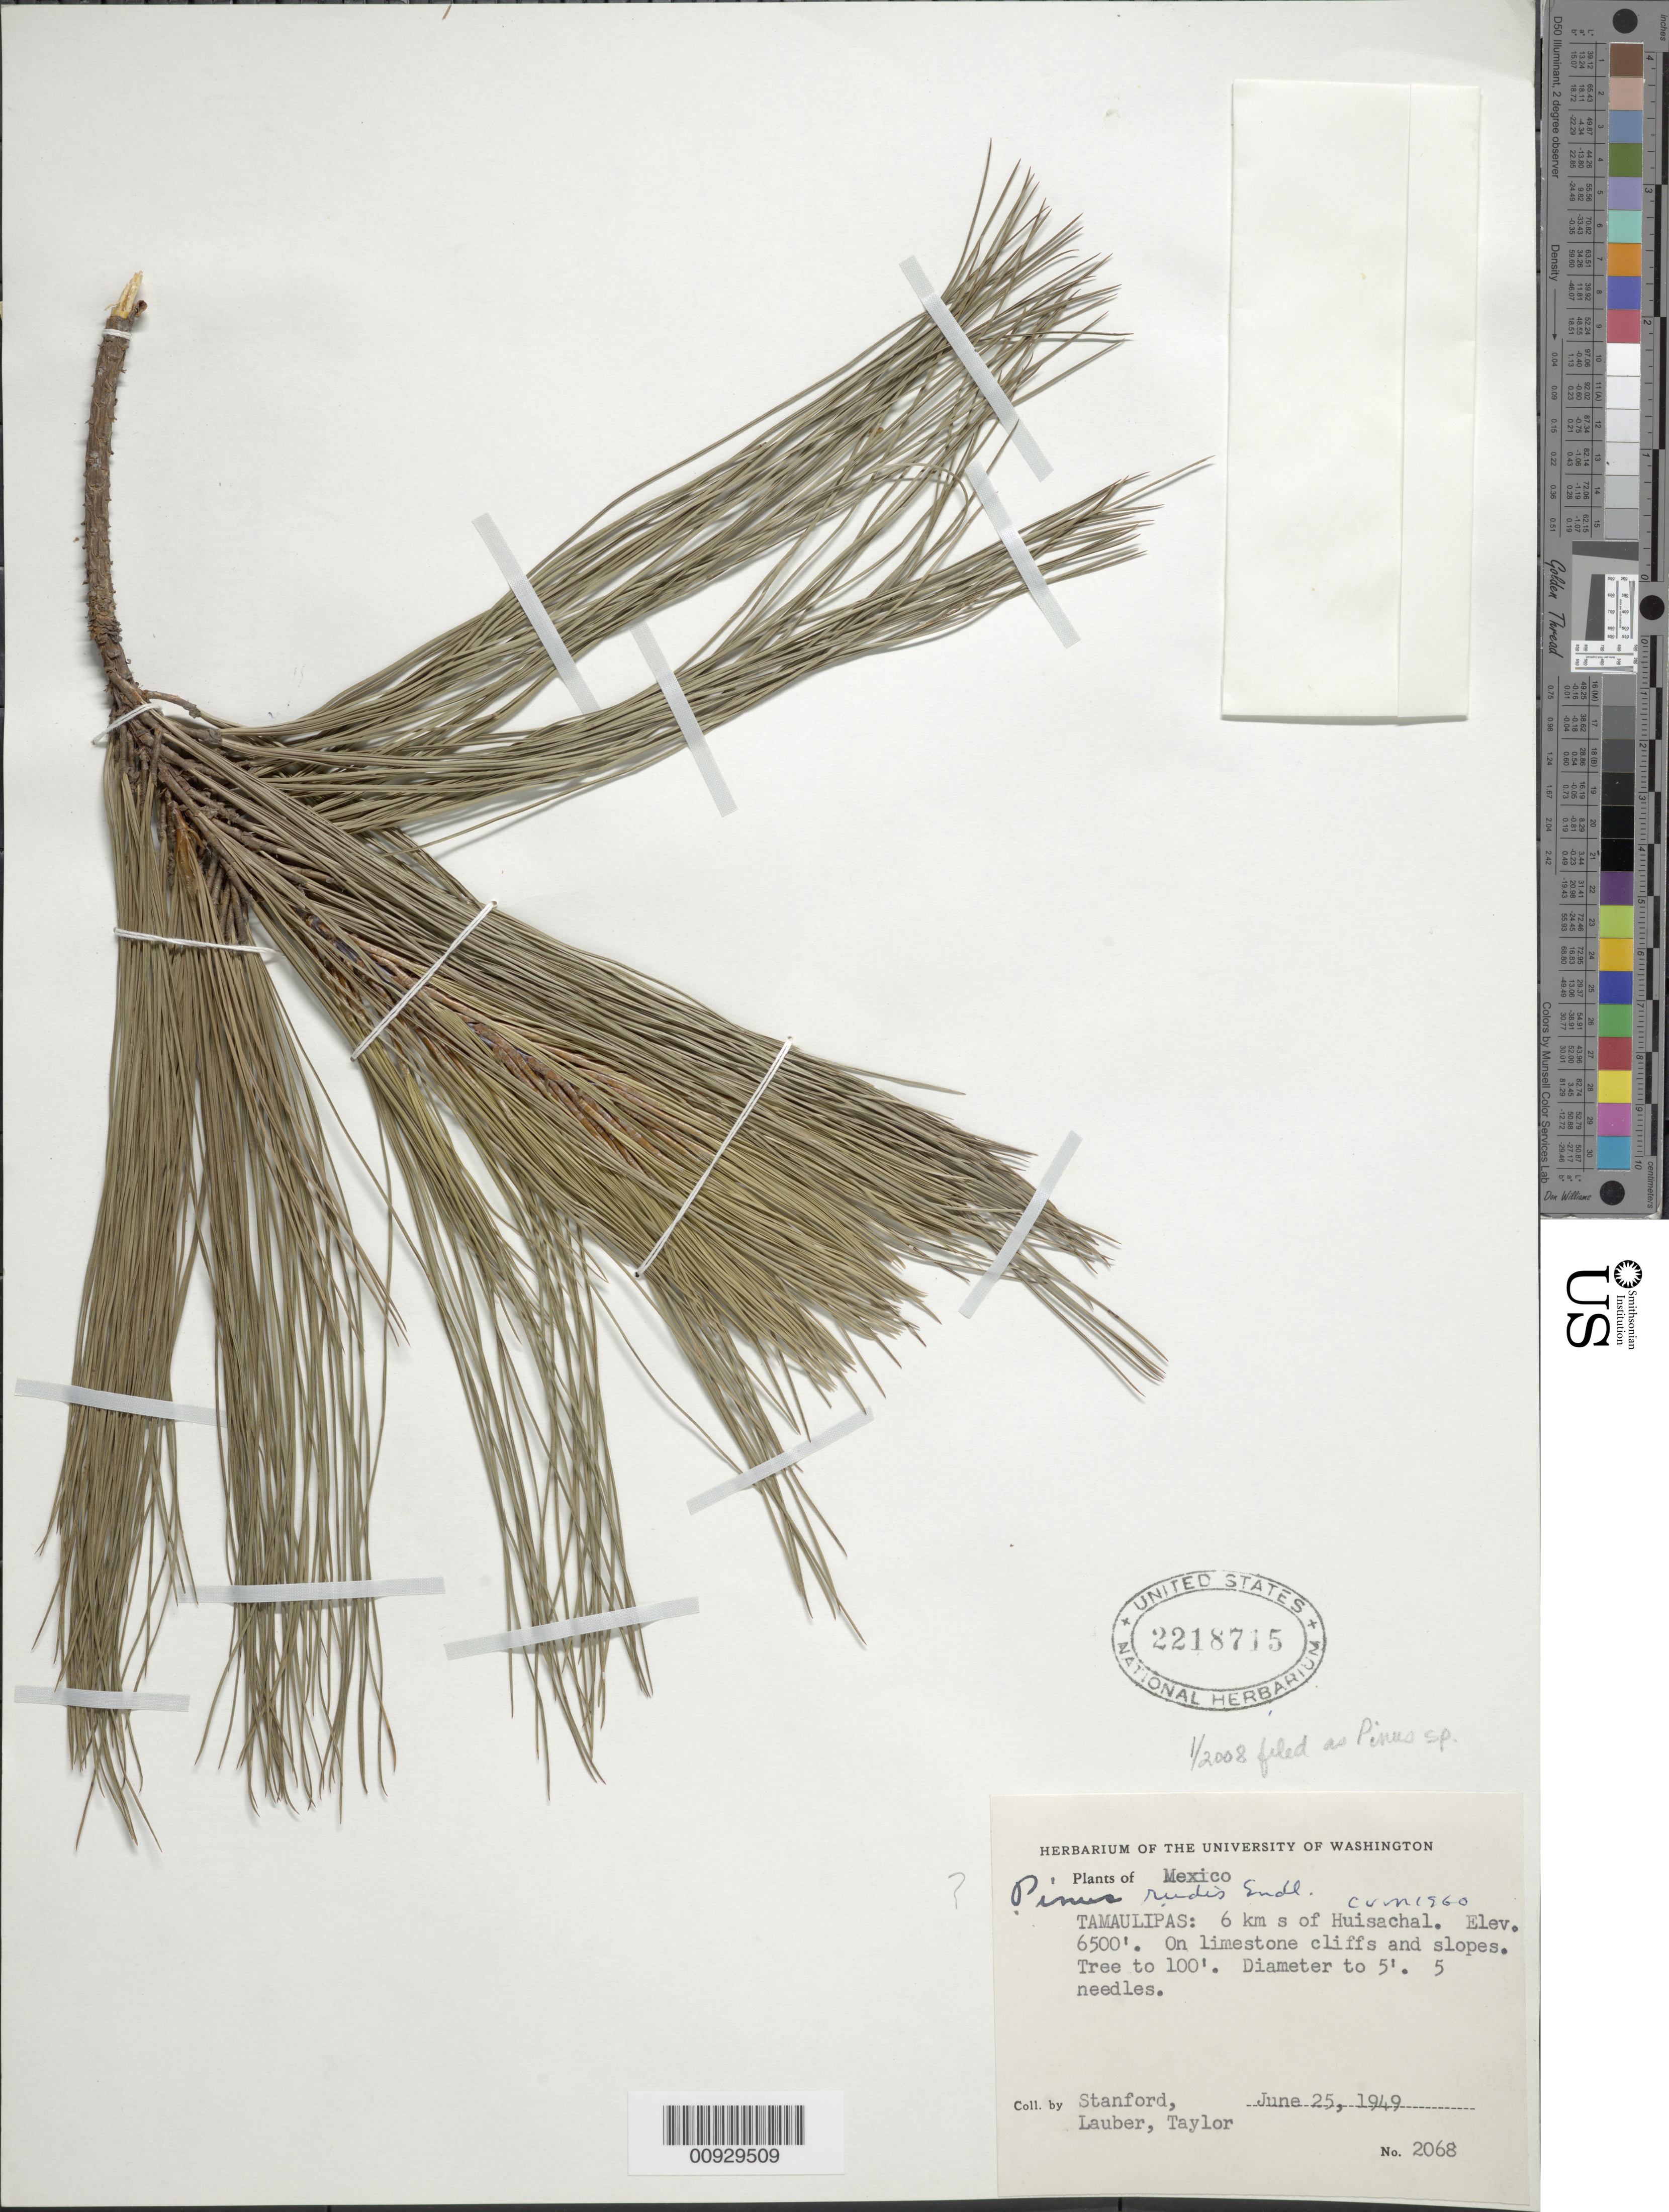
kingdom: Plantae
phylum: Tracheophyta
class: Pinopsida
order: Pinales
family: Pinaceae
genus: Pinus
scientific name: Pinus sp.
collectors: -. Stanford, Lauber, -- & -- Taylor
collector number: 2068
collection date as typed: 25 Jun 1949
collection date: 1949-06-25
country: Mexico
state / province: Tamaulipas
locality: Tamaulipas, 6 km S of Huisachal.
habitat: On limestone cliffs and slopes.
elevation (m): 1981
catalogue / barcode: US 2218715